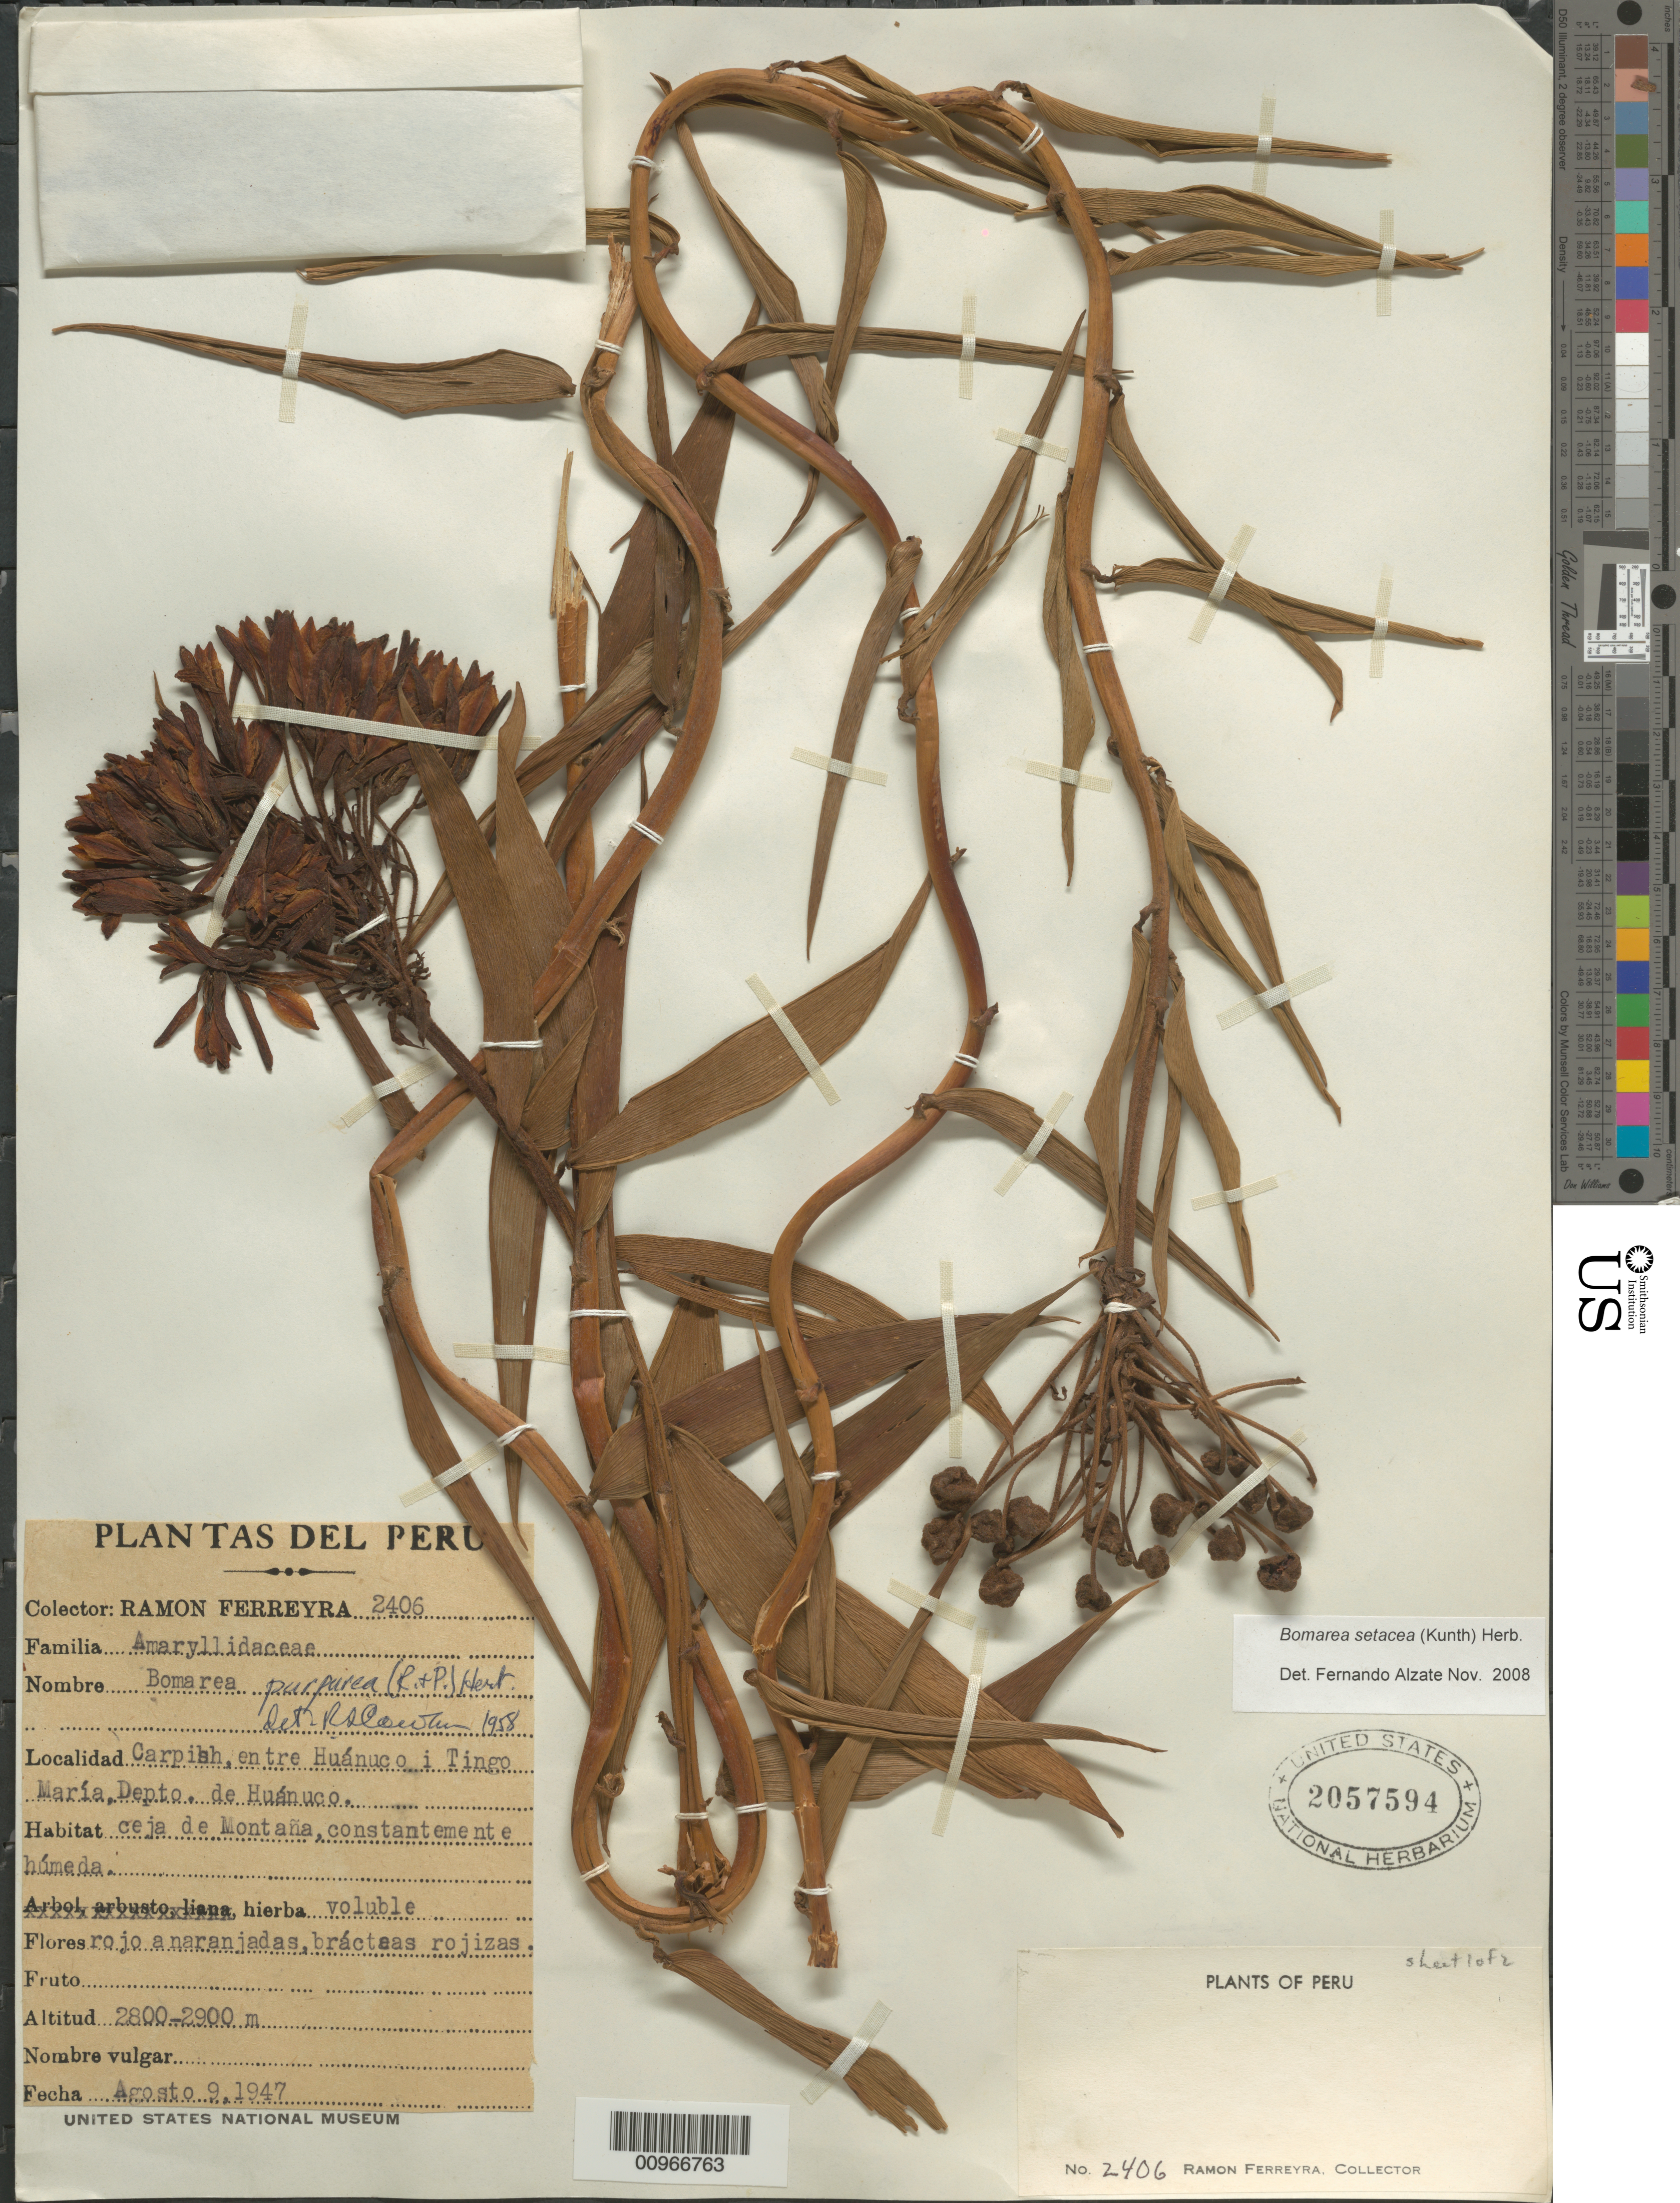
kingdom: Plantae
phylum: Tracheophyta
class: Liliopsida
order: Liliales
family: Alstroemeriaceae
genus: Bomarea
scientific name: Bomarea setacea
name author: (Ruiz & Pav.) Herb.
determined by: Alzate Guarin, Fernando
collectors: R. A. Ferreyra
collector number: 2406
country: Peru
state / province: Huánuco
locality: Carpish, between Huanuco and Tingo Maria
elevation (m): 2800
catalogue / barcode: US 2057594